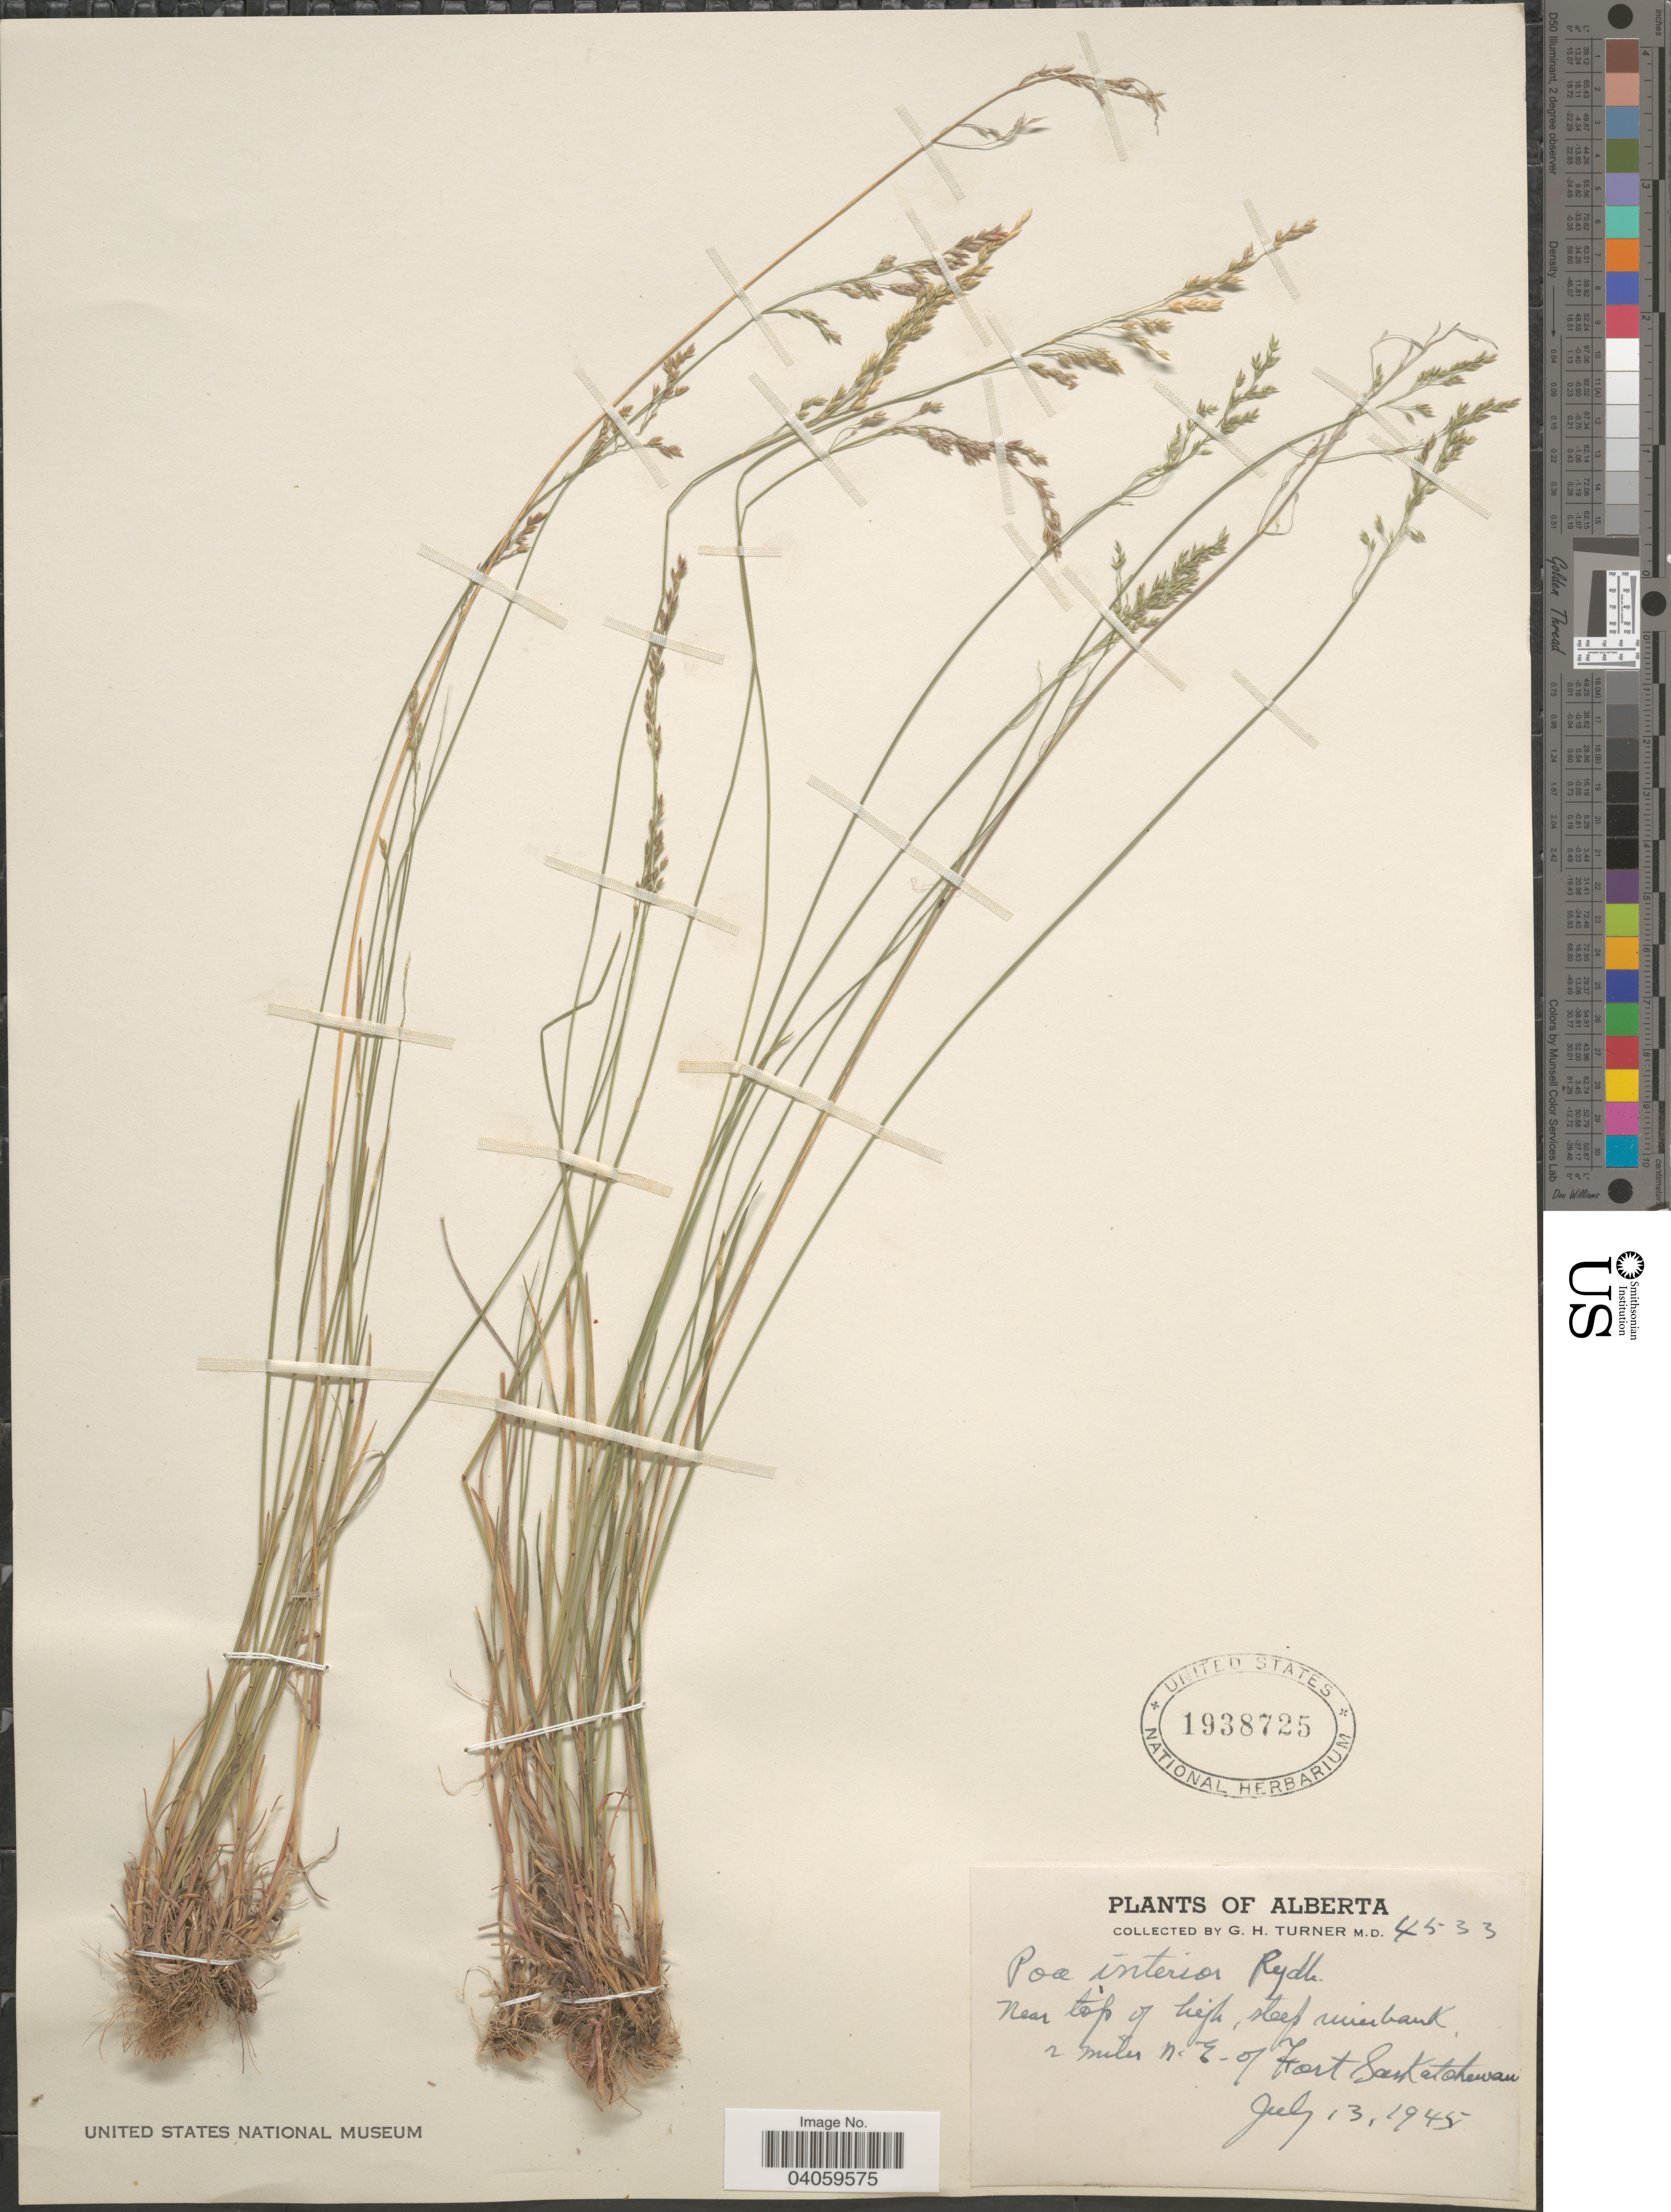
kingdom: Plantae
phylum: Tracheophyta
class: Liliopsida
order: Poales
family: Poaceae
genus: Poa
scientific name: Poa interior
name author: Rydb.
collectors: G. H. Turner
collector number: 4533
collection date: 1945-07-13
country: Canada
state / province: Alberta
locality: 2 miles N. E. of Fort Saskatchewan.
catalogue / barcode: US 1938725